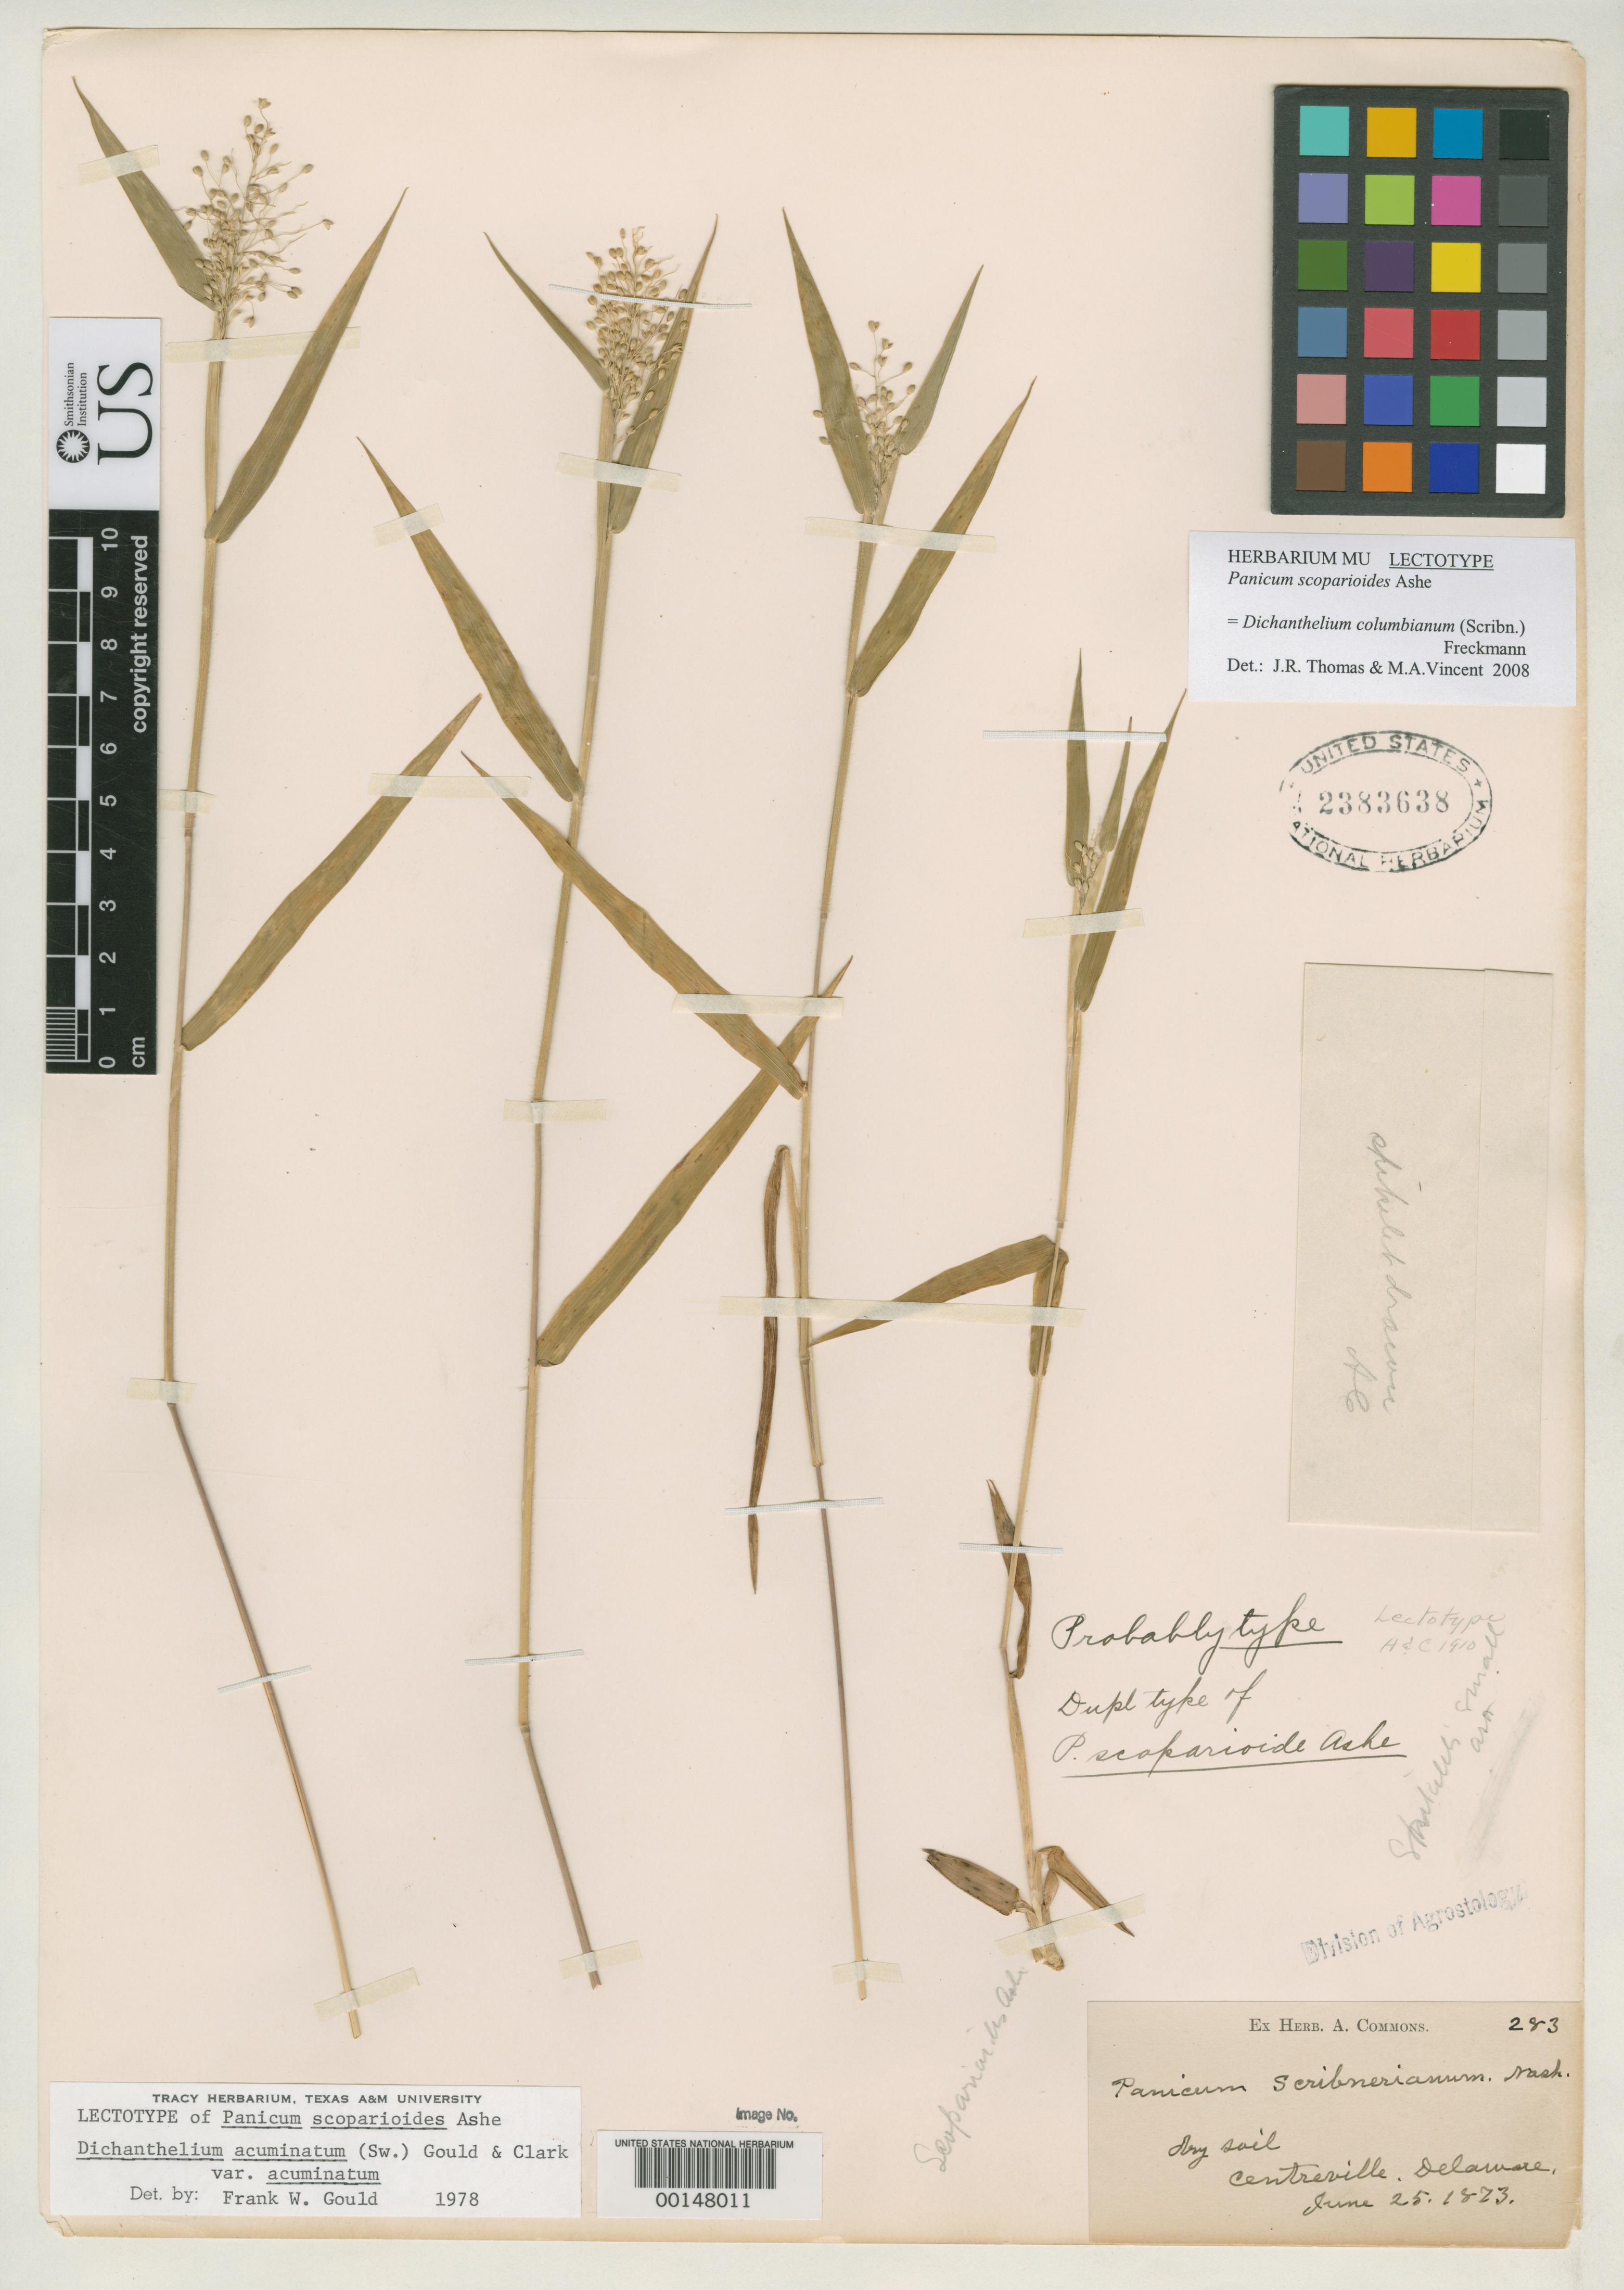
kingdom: Plantae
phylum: Tracheophyta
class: Liliopsida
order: Poales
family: Poaceae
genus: Panicum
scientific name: Panicum scoparioides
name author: Ashe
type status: Lectotype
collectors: A. Commons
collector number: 283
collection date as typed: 25 Jun 1873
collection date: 1873-06-25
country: United States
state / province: Delaware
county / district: New Castle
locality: Centreville.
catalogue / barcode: US 2383638